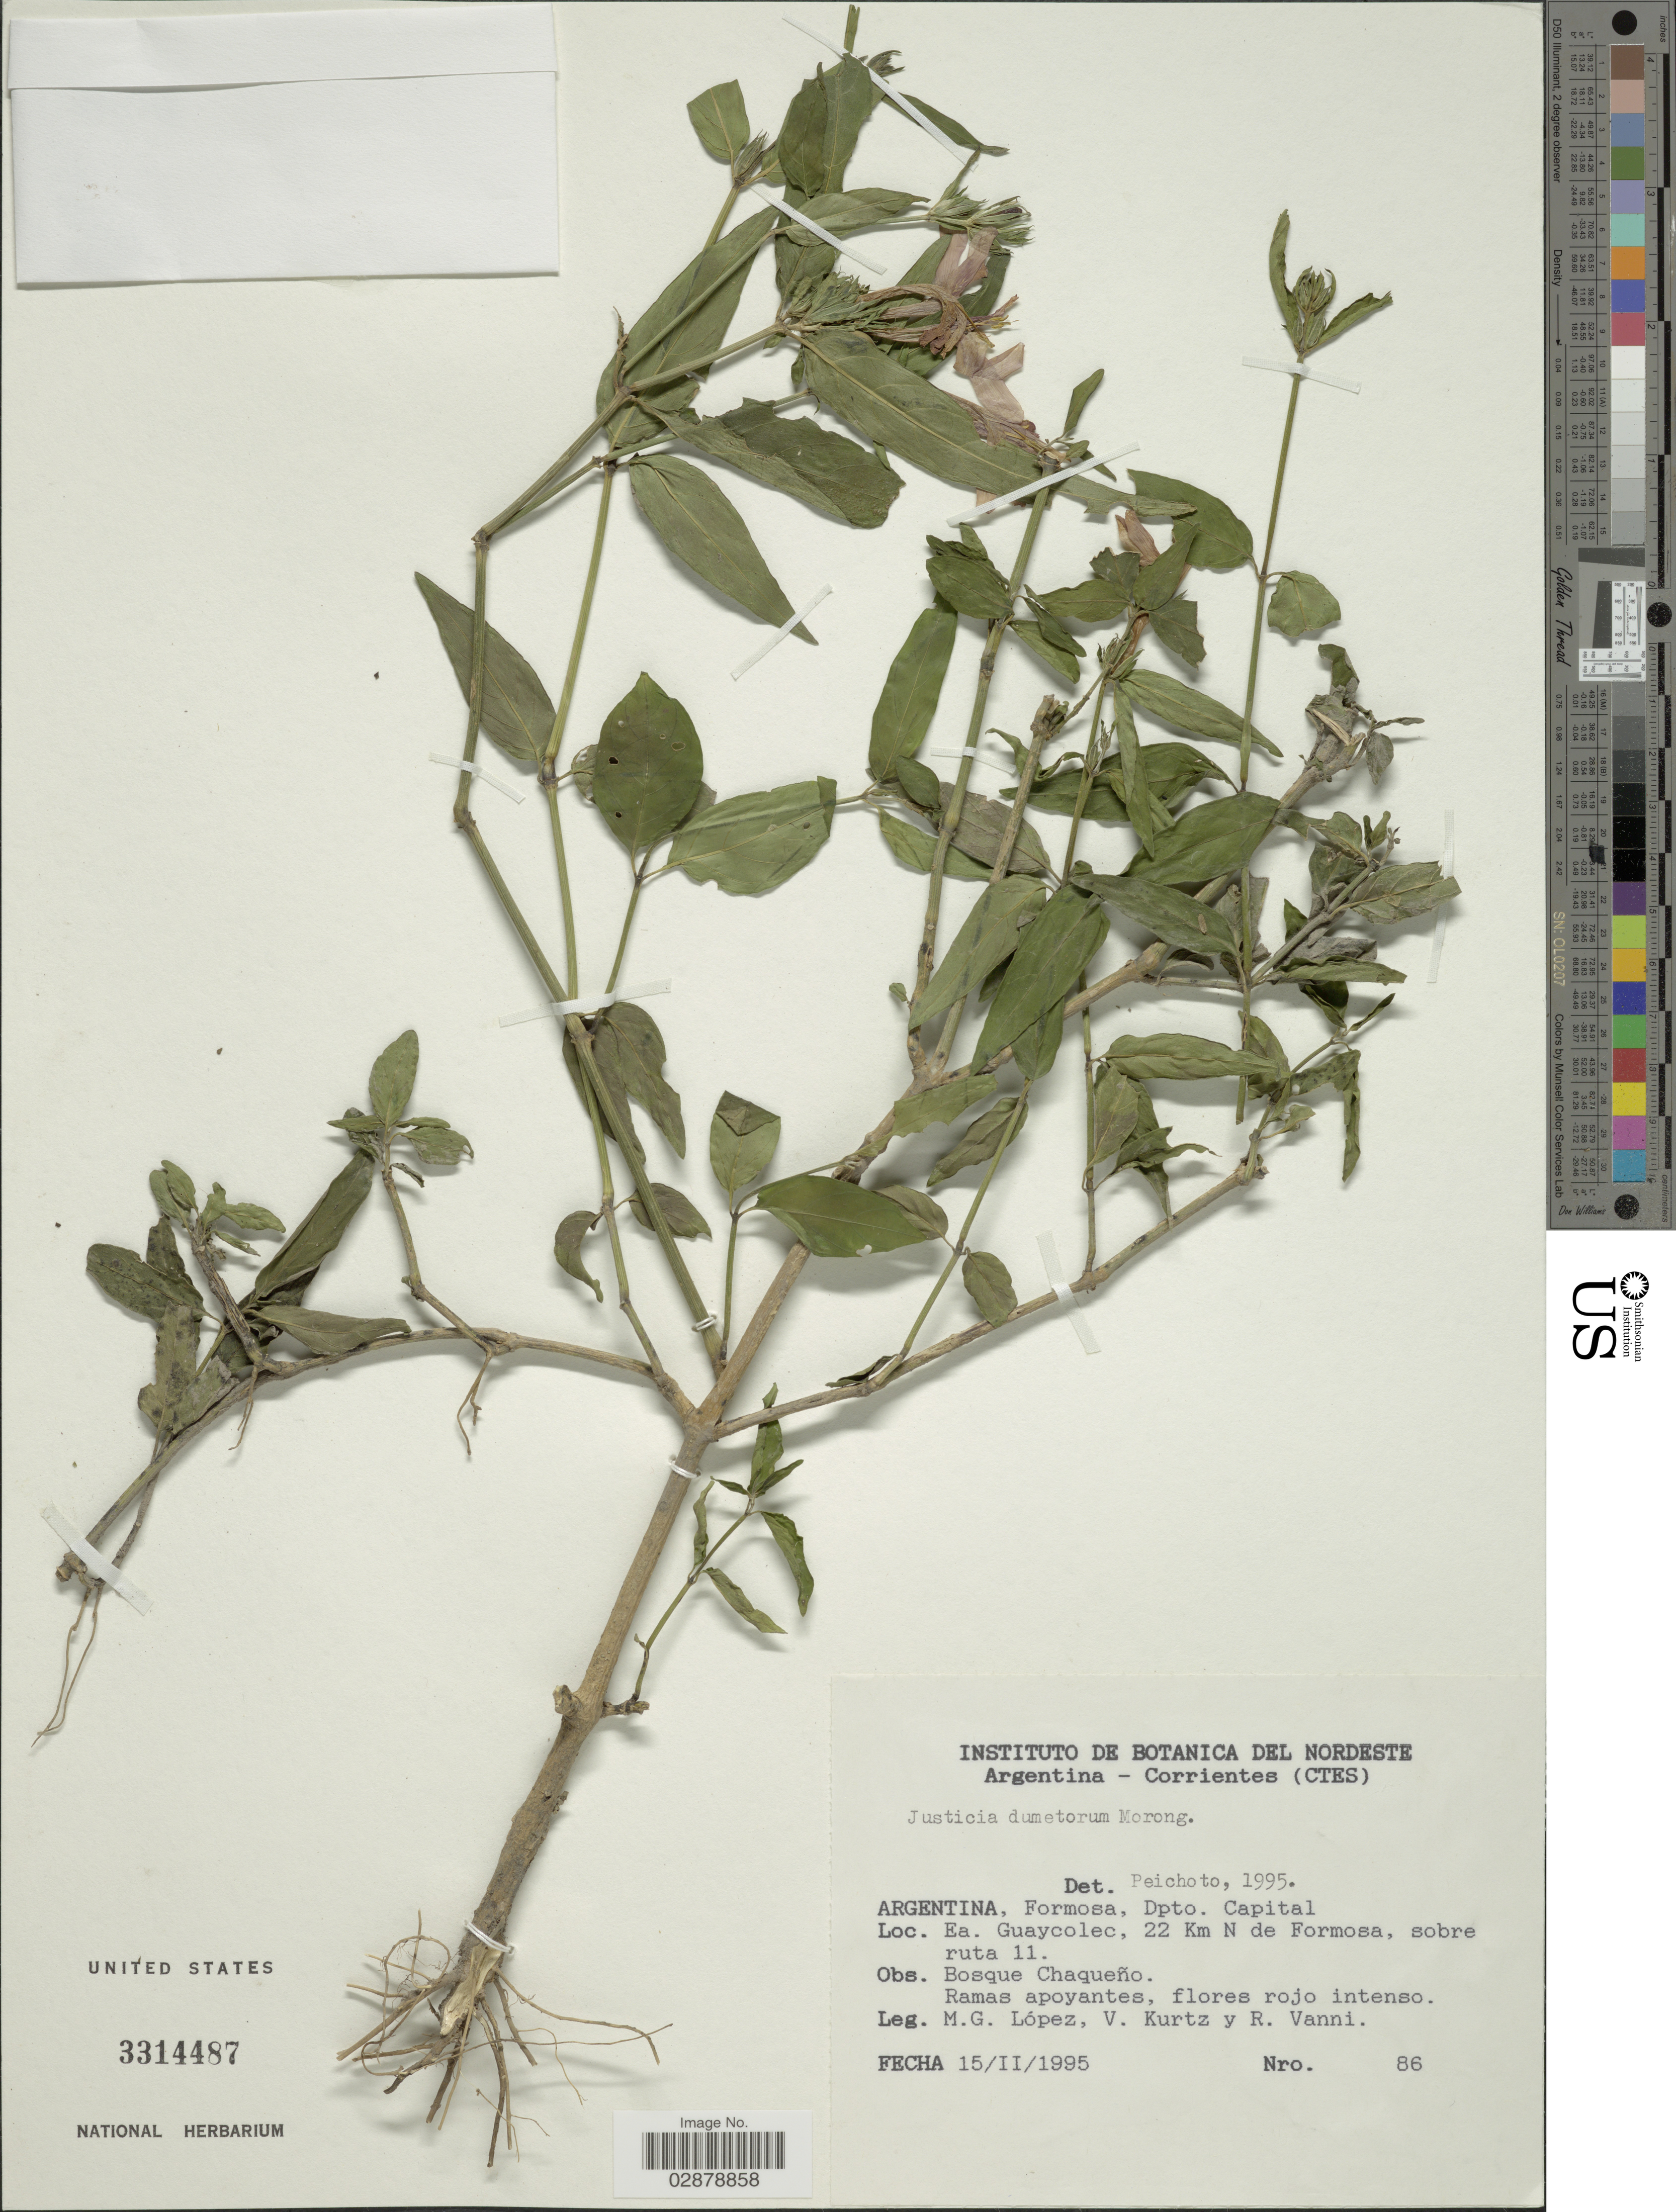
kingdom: Plantae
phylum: Tracheophyta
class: Magnoliopsida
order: Lamiales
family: Acanthaceae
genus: Justicia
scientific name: Justicia dumetorum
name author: Morong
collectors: M. López, V. Kurtz & R. Vanni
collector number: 86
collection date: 1995-02-15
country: Argentina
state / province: Formosa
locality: Dpto. Capital. Ea. Guaycolec, 22 km N de Formosa, sobre ruta 11.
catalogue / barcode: US 3314487